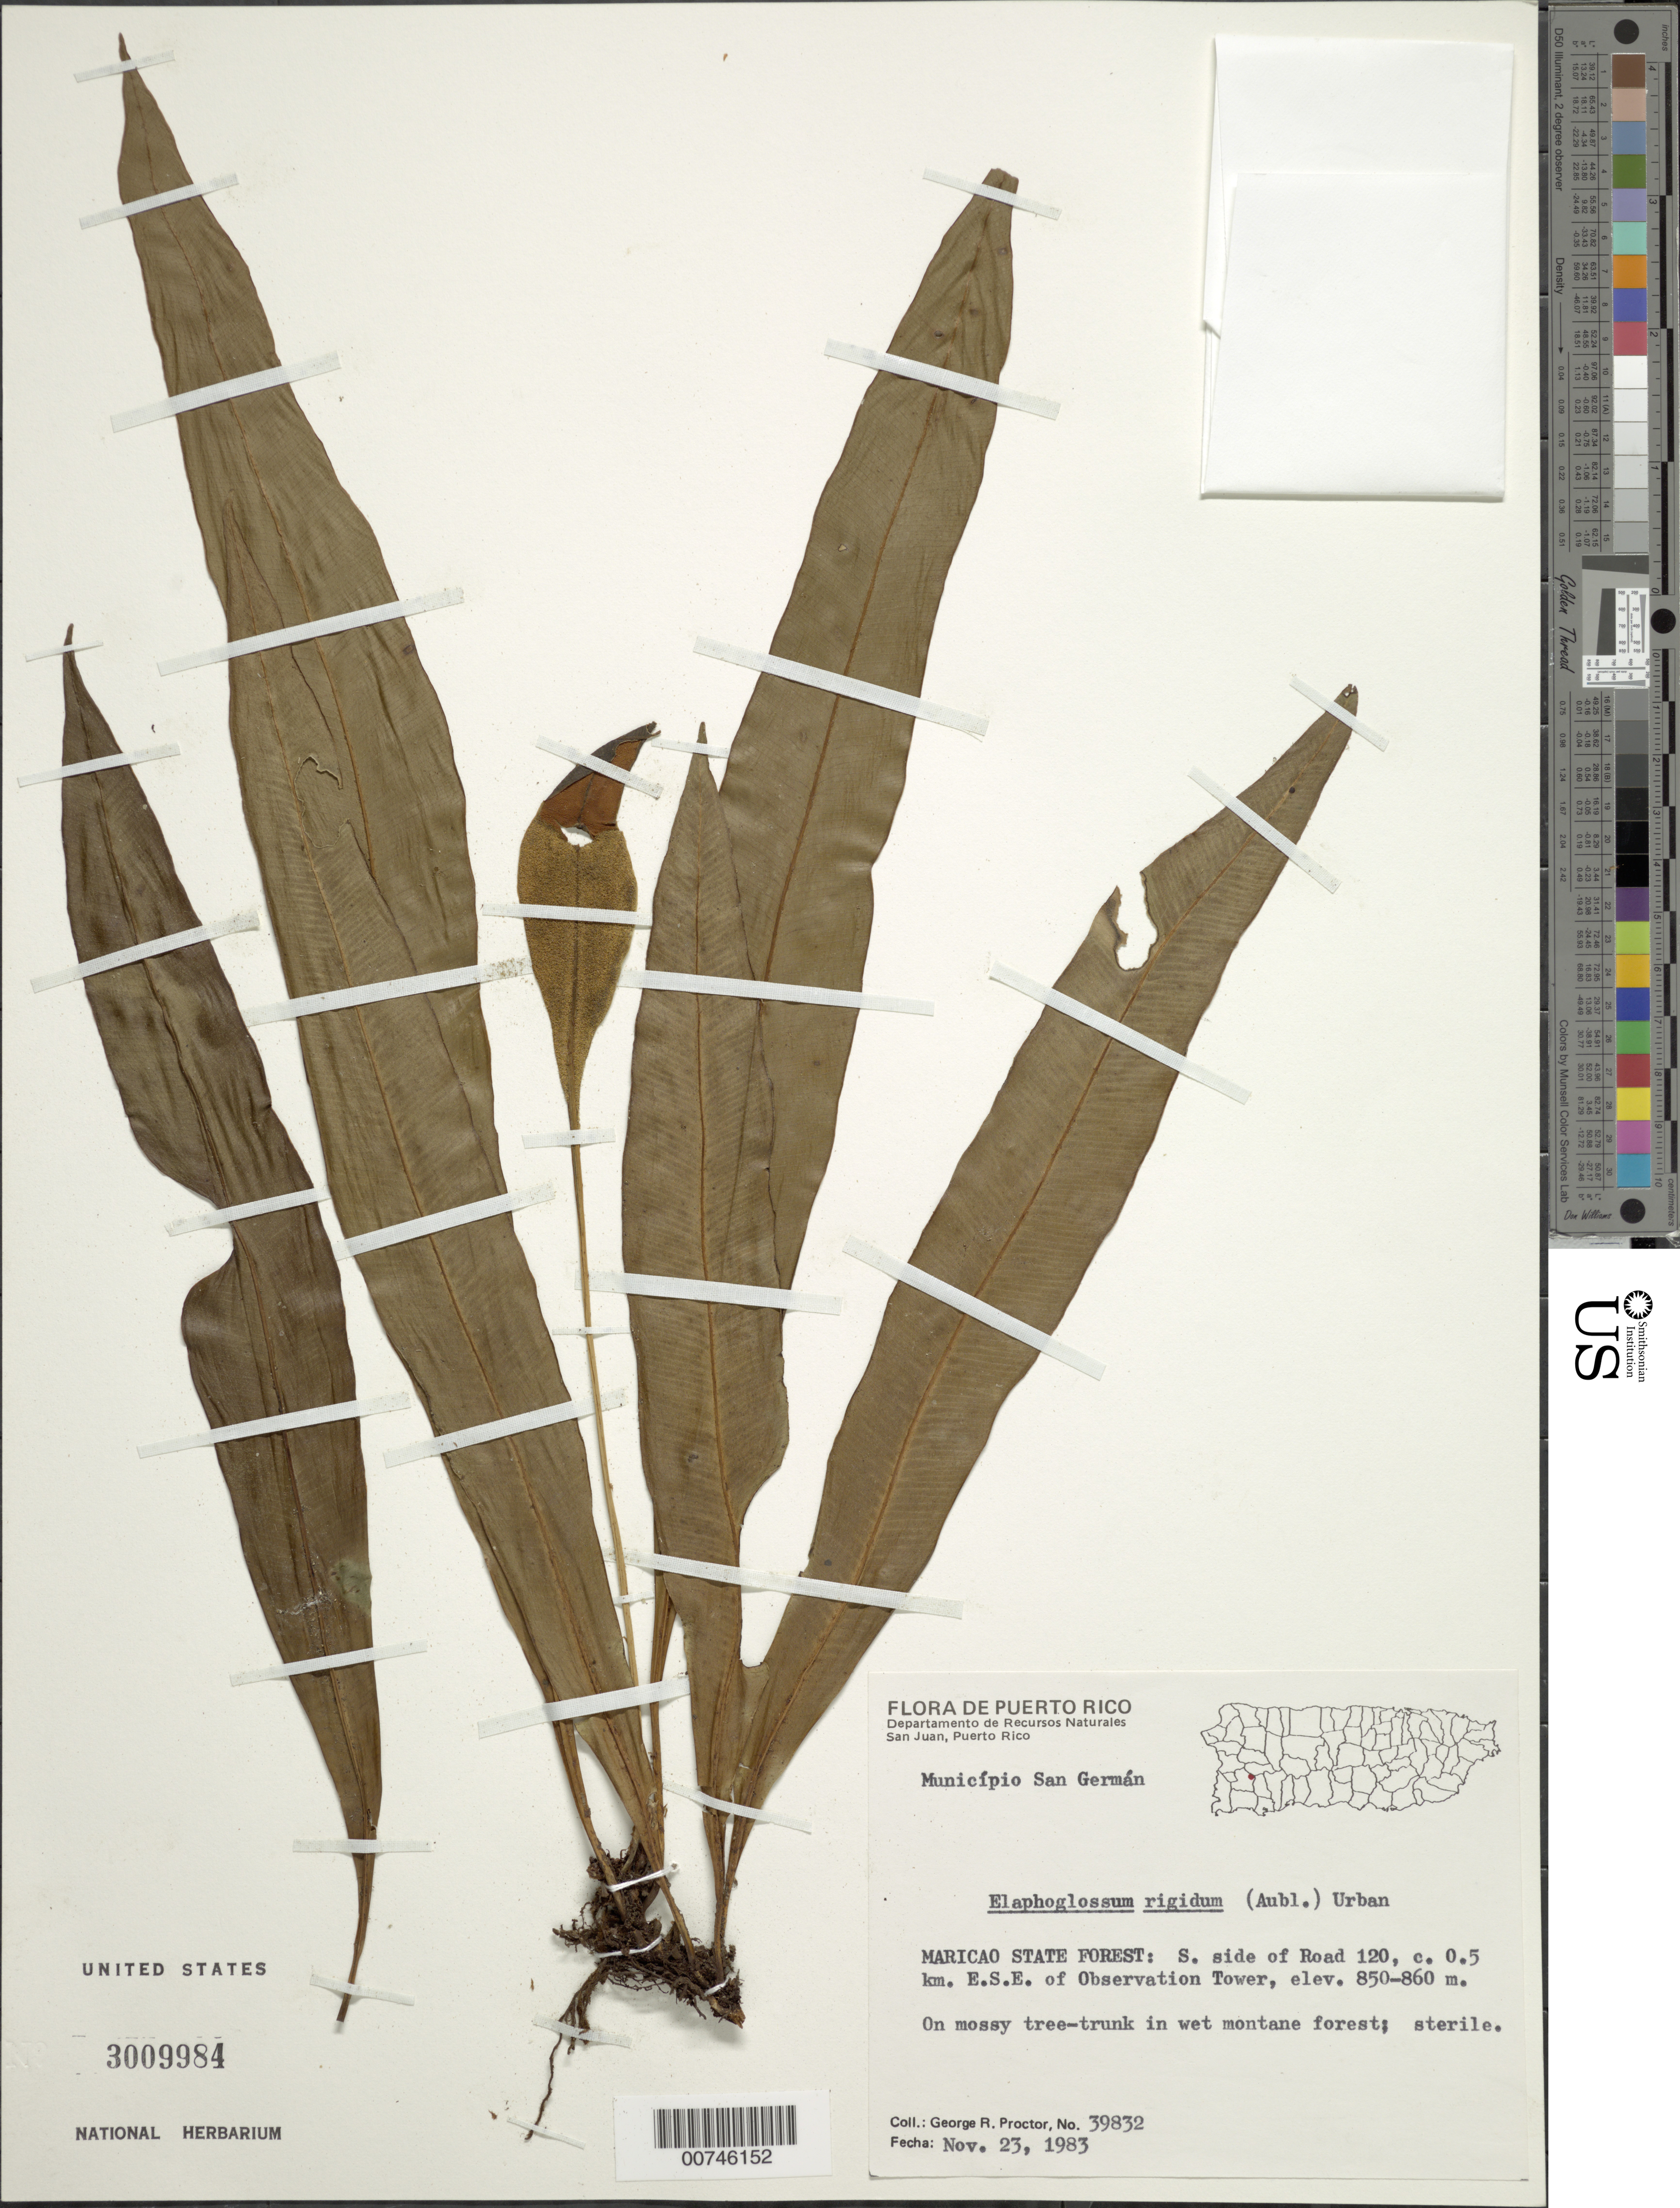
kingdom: Plantae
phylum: Tracheophyta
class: Polypodiopsida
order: Polypodiales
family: Dryopteridaceae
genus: Elaphoglossum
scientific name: Elaphoglossum rigidum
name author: (Aubl.) Urb.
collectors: G. R. Proctor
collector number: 39832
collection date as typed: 23 Nov 1983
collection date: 1983-11-23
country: Puerto Rico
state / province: San Germán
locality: Maricao State Forest: S side of Road 120, c. 0.5 km ESE of Observation Tower, Municipio San Germán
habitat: On mossy tree-trunk in wet montane forest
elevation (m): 850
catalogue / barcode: US 3009984